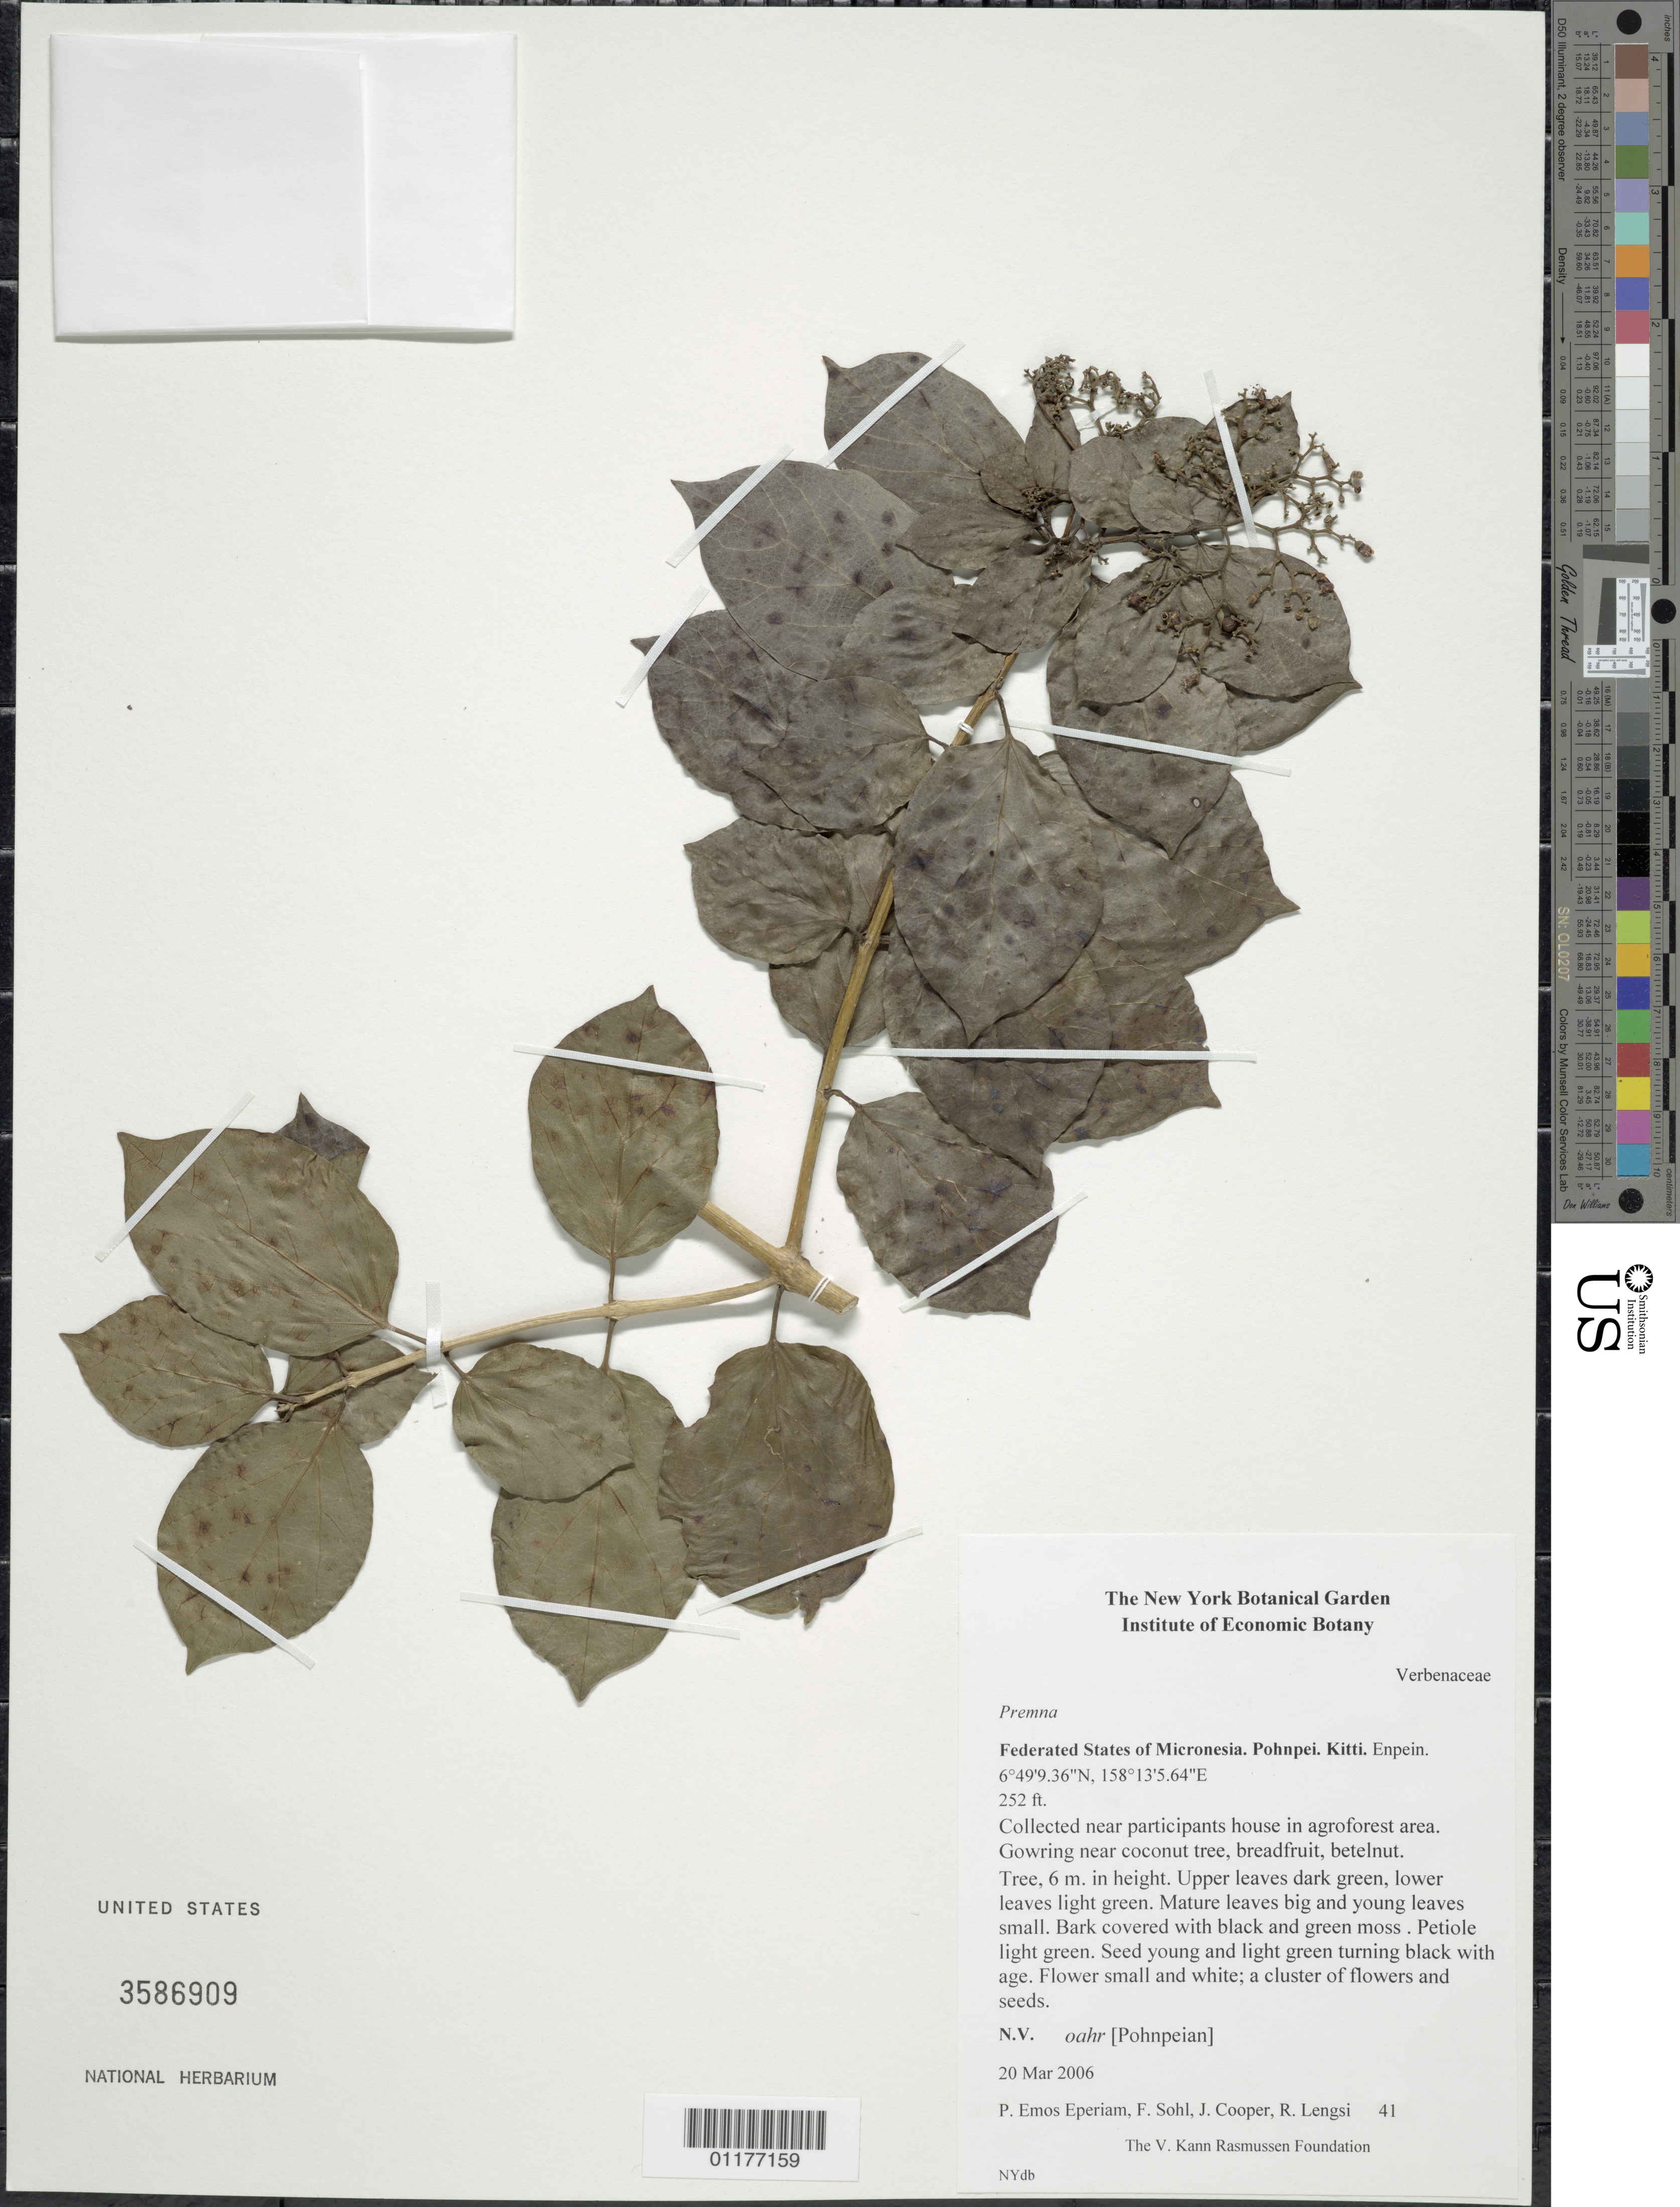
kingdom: Plantae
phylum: Tracheophyta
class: Magnoliopsida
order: Lamiales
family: Lamiaceae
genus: Premna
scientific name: Premna sp.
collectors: P. Eperiam, F. Sohl, J. Cooper & R. Lengsi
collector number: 41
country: Micronesia, Federated States of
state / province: Pohnpei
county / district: Kitti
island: Pohnpei [Ponape]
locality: Enpein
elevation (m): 77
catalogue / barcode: US 3586909